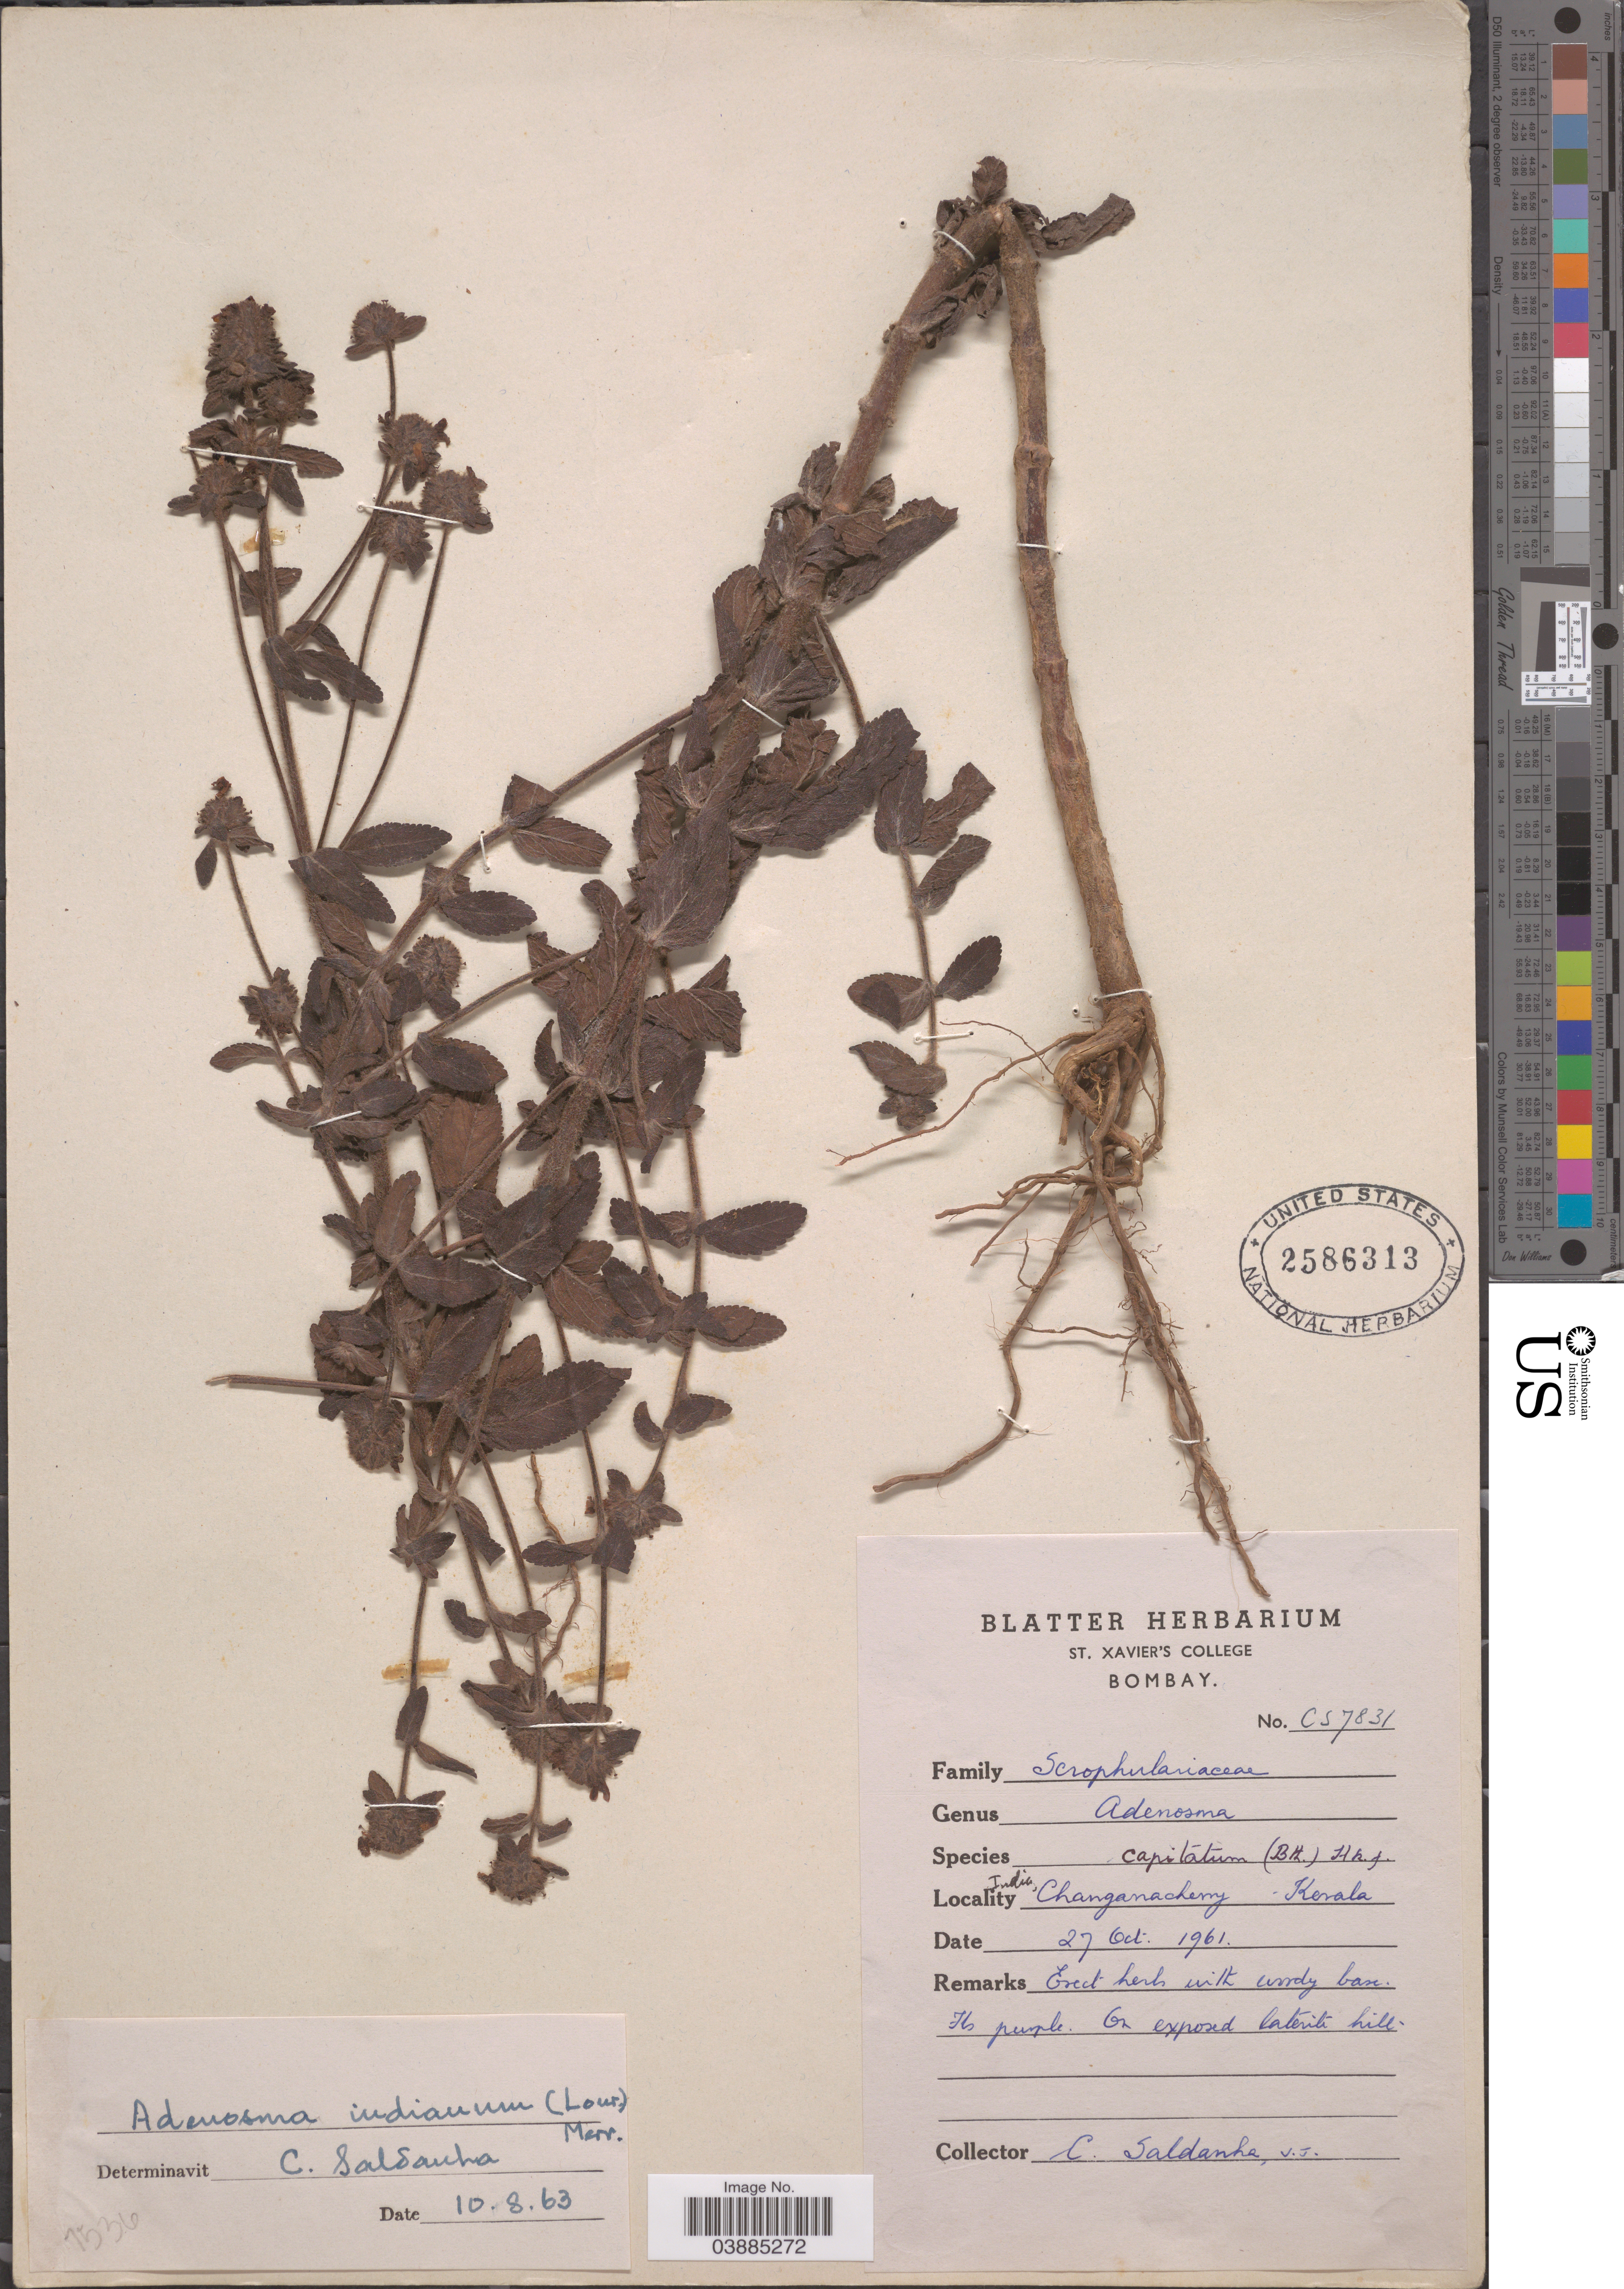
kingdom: Plantae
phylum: Tracheophyta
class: Magnoliopsida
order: Lamiales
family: Plantaginaceae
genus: Adenosma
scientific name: Adenosma indianum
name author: (Lour.) Merr.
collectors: C. J. Saldanha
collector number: CS7831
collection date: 1961-10-27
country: India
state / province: Kerala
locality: Changanacherry.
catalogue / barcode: US 2586313